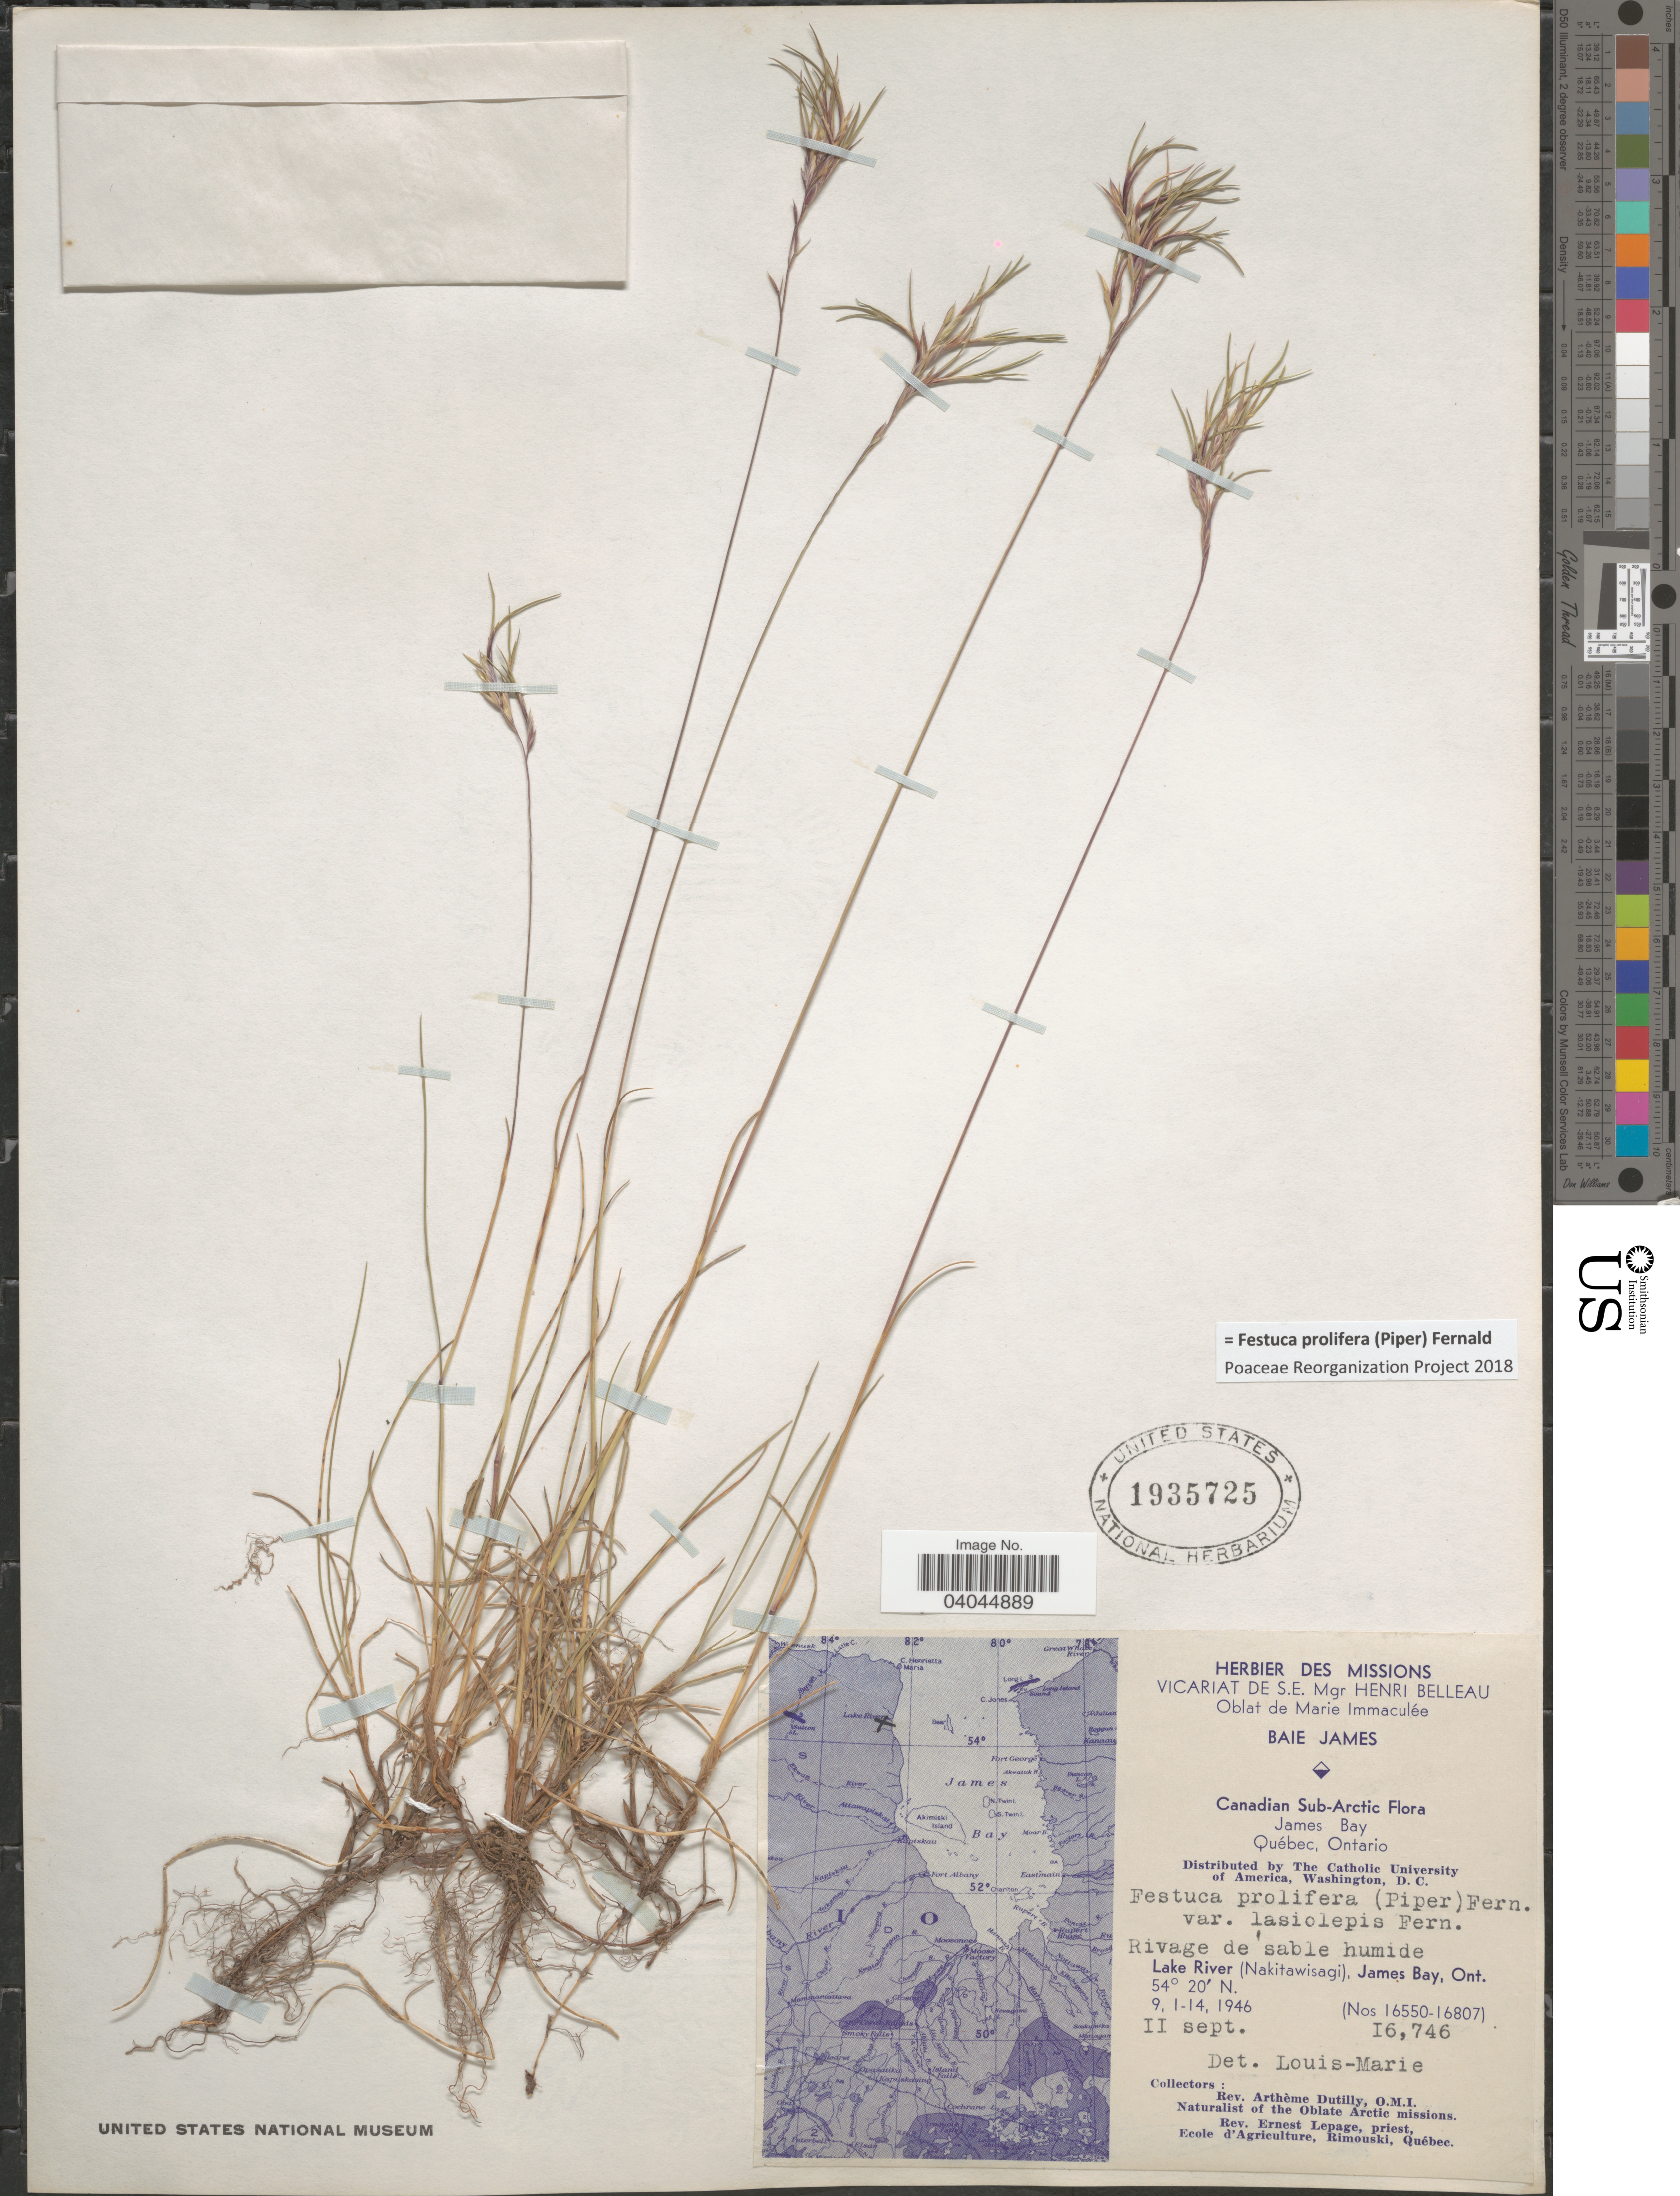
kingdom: Plantae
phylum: Tracheophyta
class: Liliopsida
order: Poales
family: Poaceae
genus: Festuca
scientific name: Festuca prolifera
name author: (Piper) Fernald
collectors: A. Dutilly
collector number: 16746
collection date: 1946-09-11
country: Canada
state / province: Ontario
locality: Canadian Sub-Arctic. James Bay. Rivage de sable humide. Lake River (Nakitawisagi), James Bay, Ont.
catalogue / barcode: US 1935725